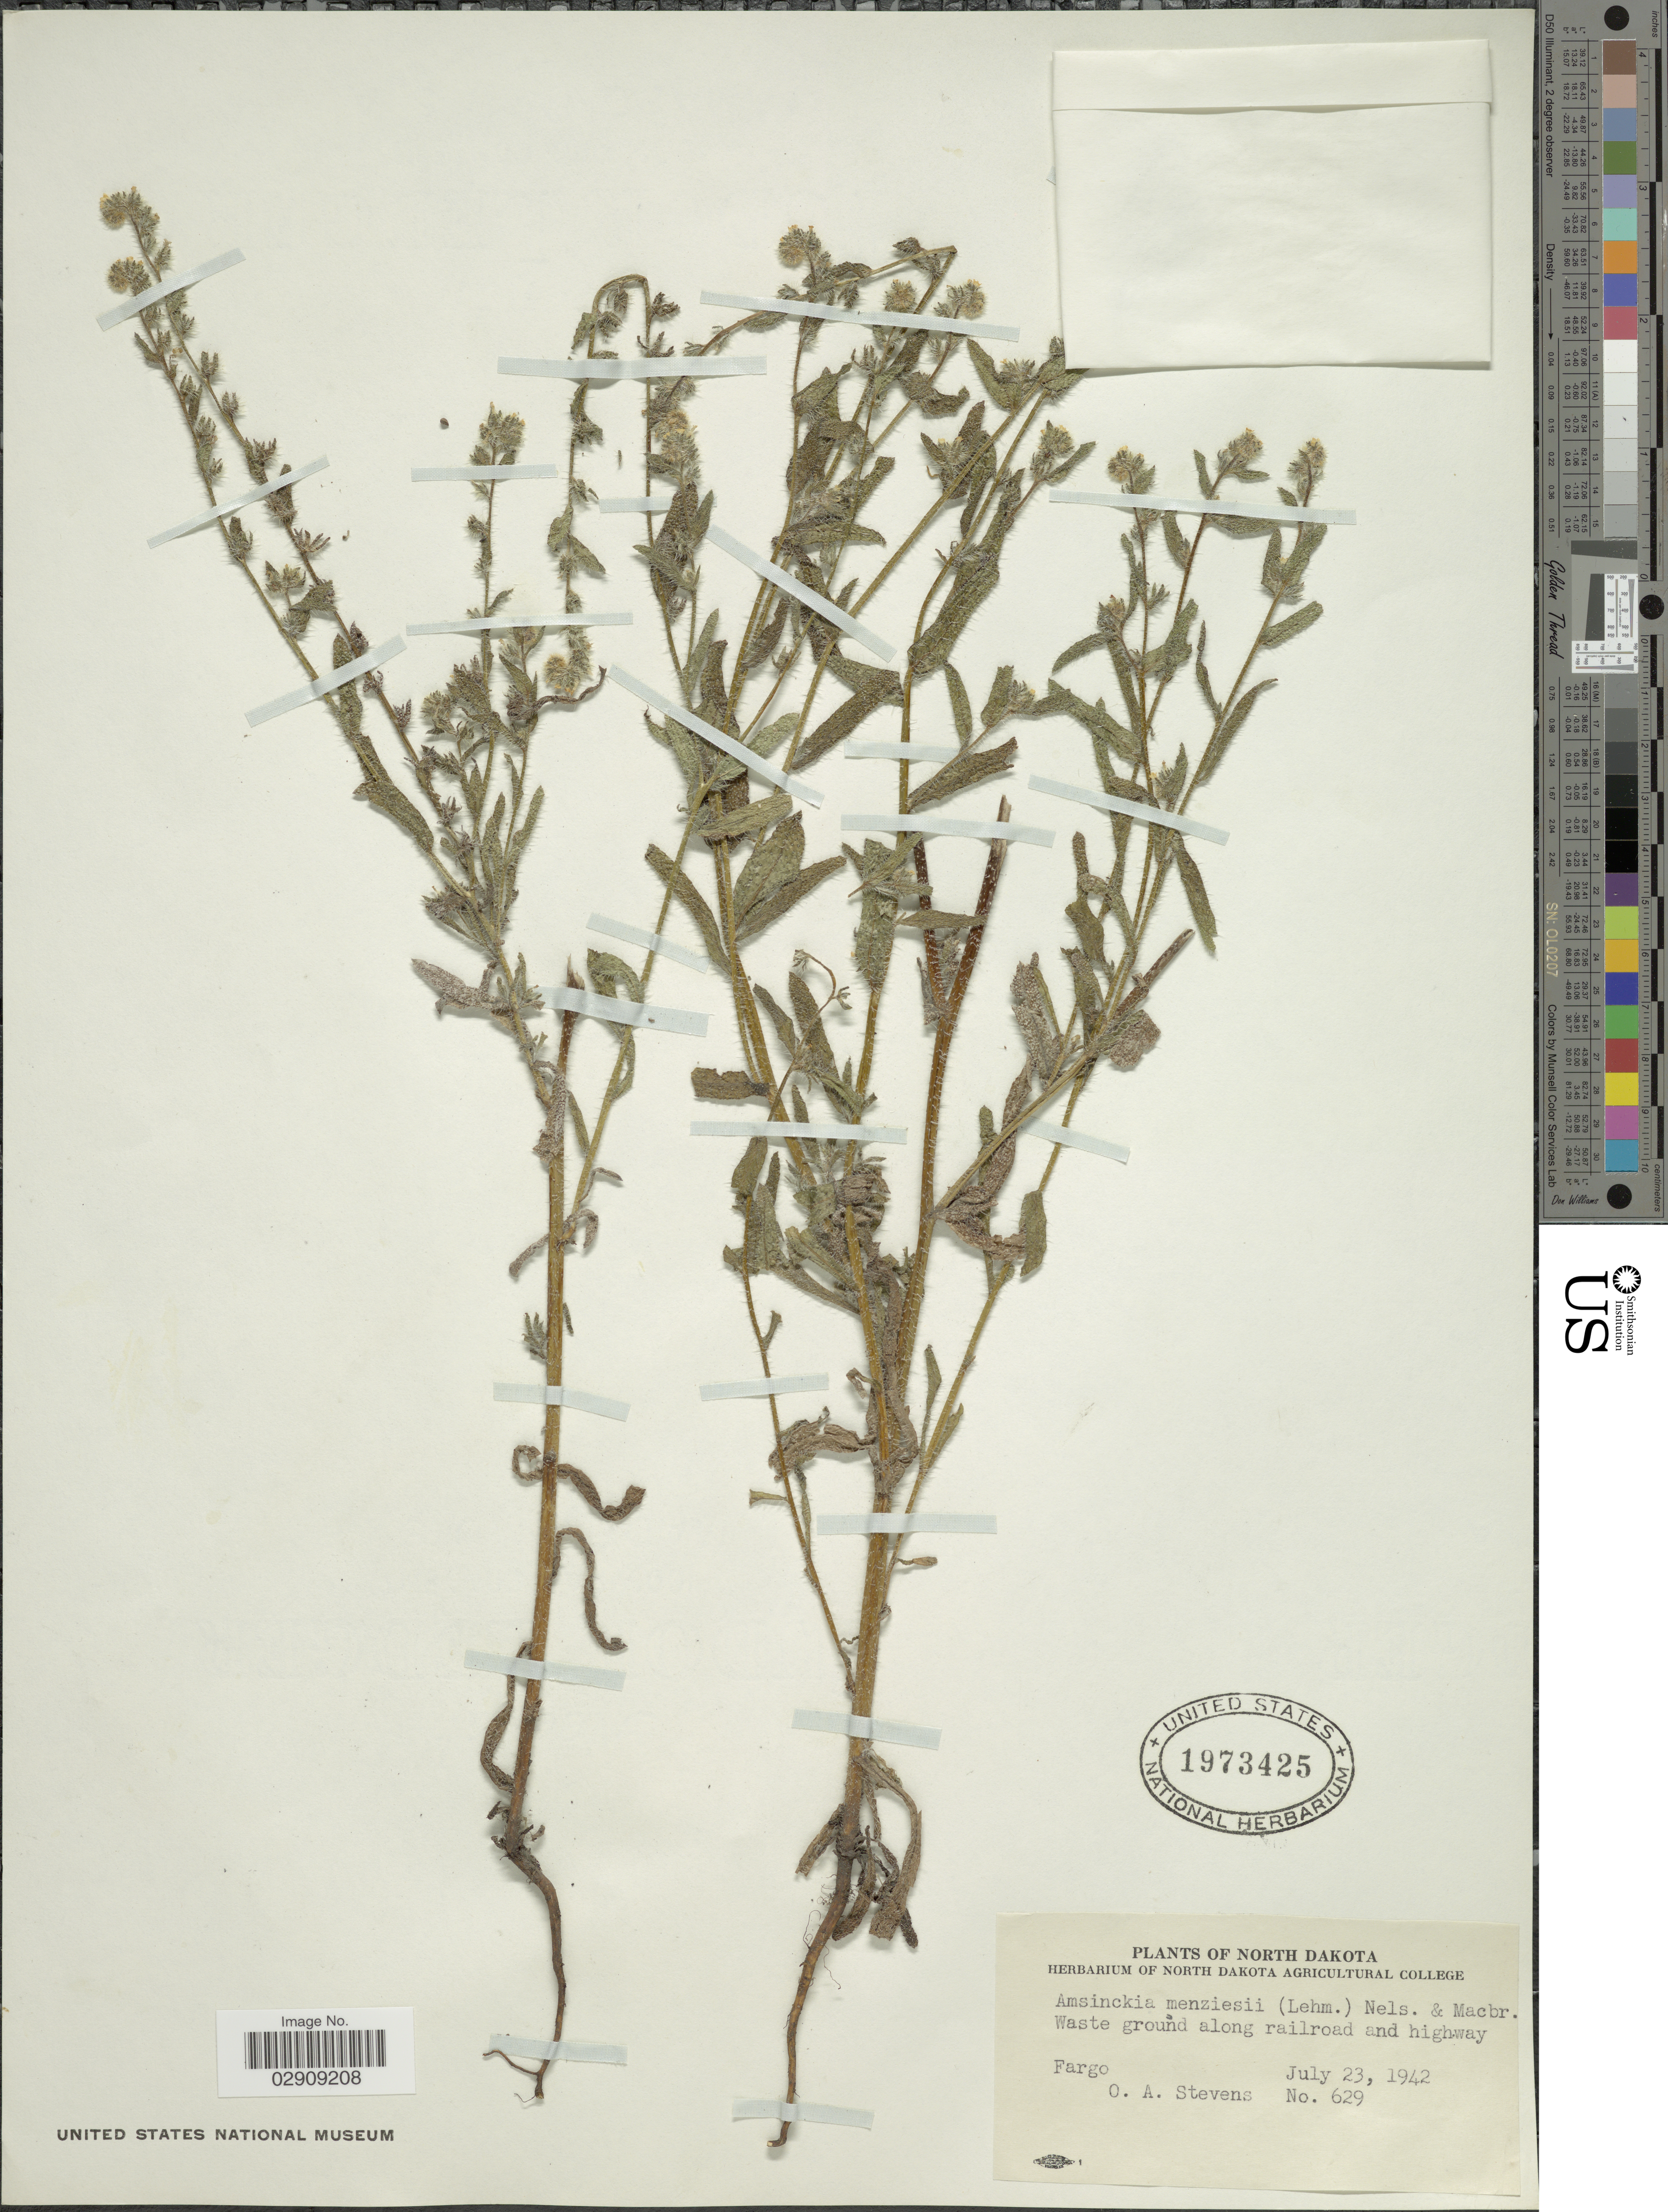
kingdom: Plantae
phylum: Tracheophyta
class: Magnoliopsida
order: Boraginales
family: Boraginaceae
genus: Amsinckia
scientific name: Amsinckia menziesii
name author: A. Nelson & J.F. Macbr.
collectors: O. A. Stevens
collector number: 629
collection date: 1942-07-23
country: United States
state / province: North Dakota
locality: Waste ground along railroad and highway. Fargo.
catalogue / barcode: US 1973425